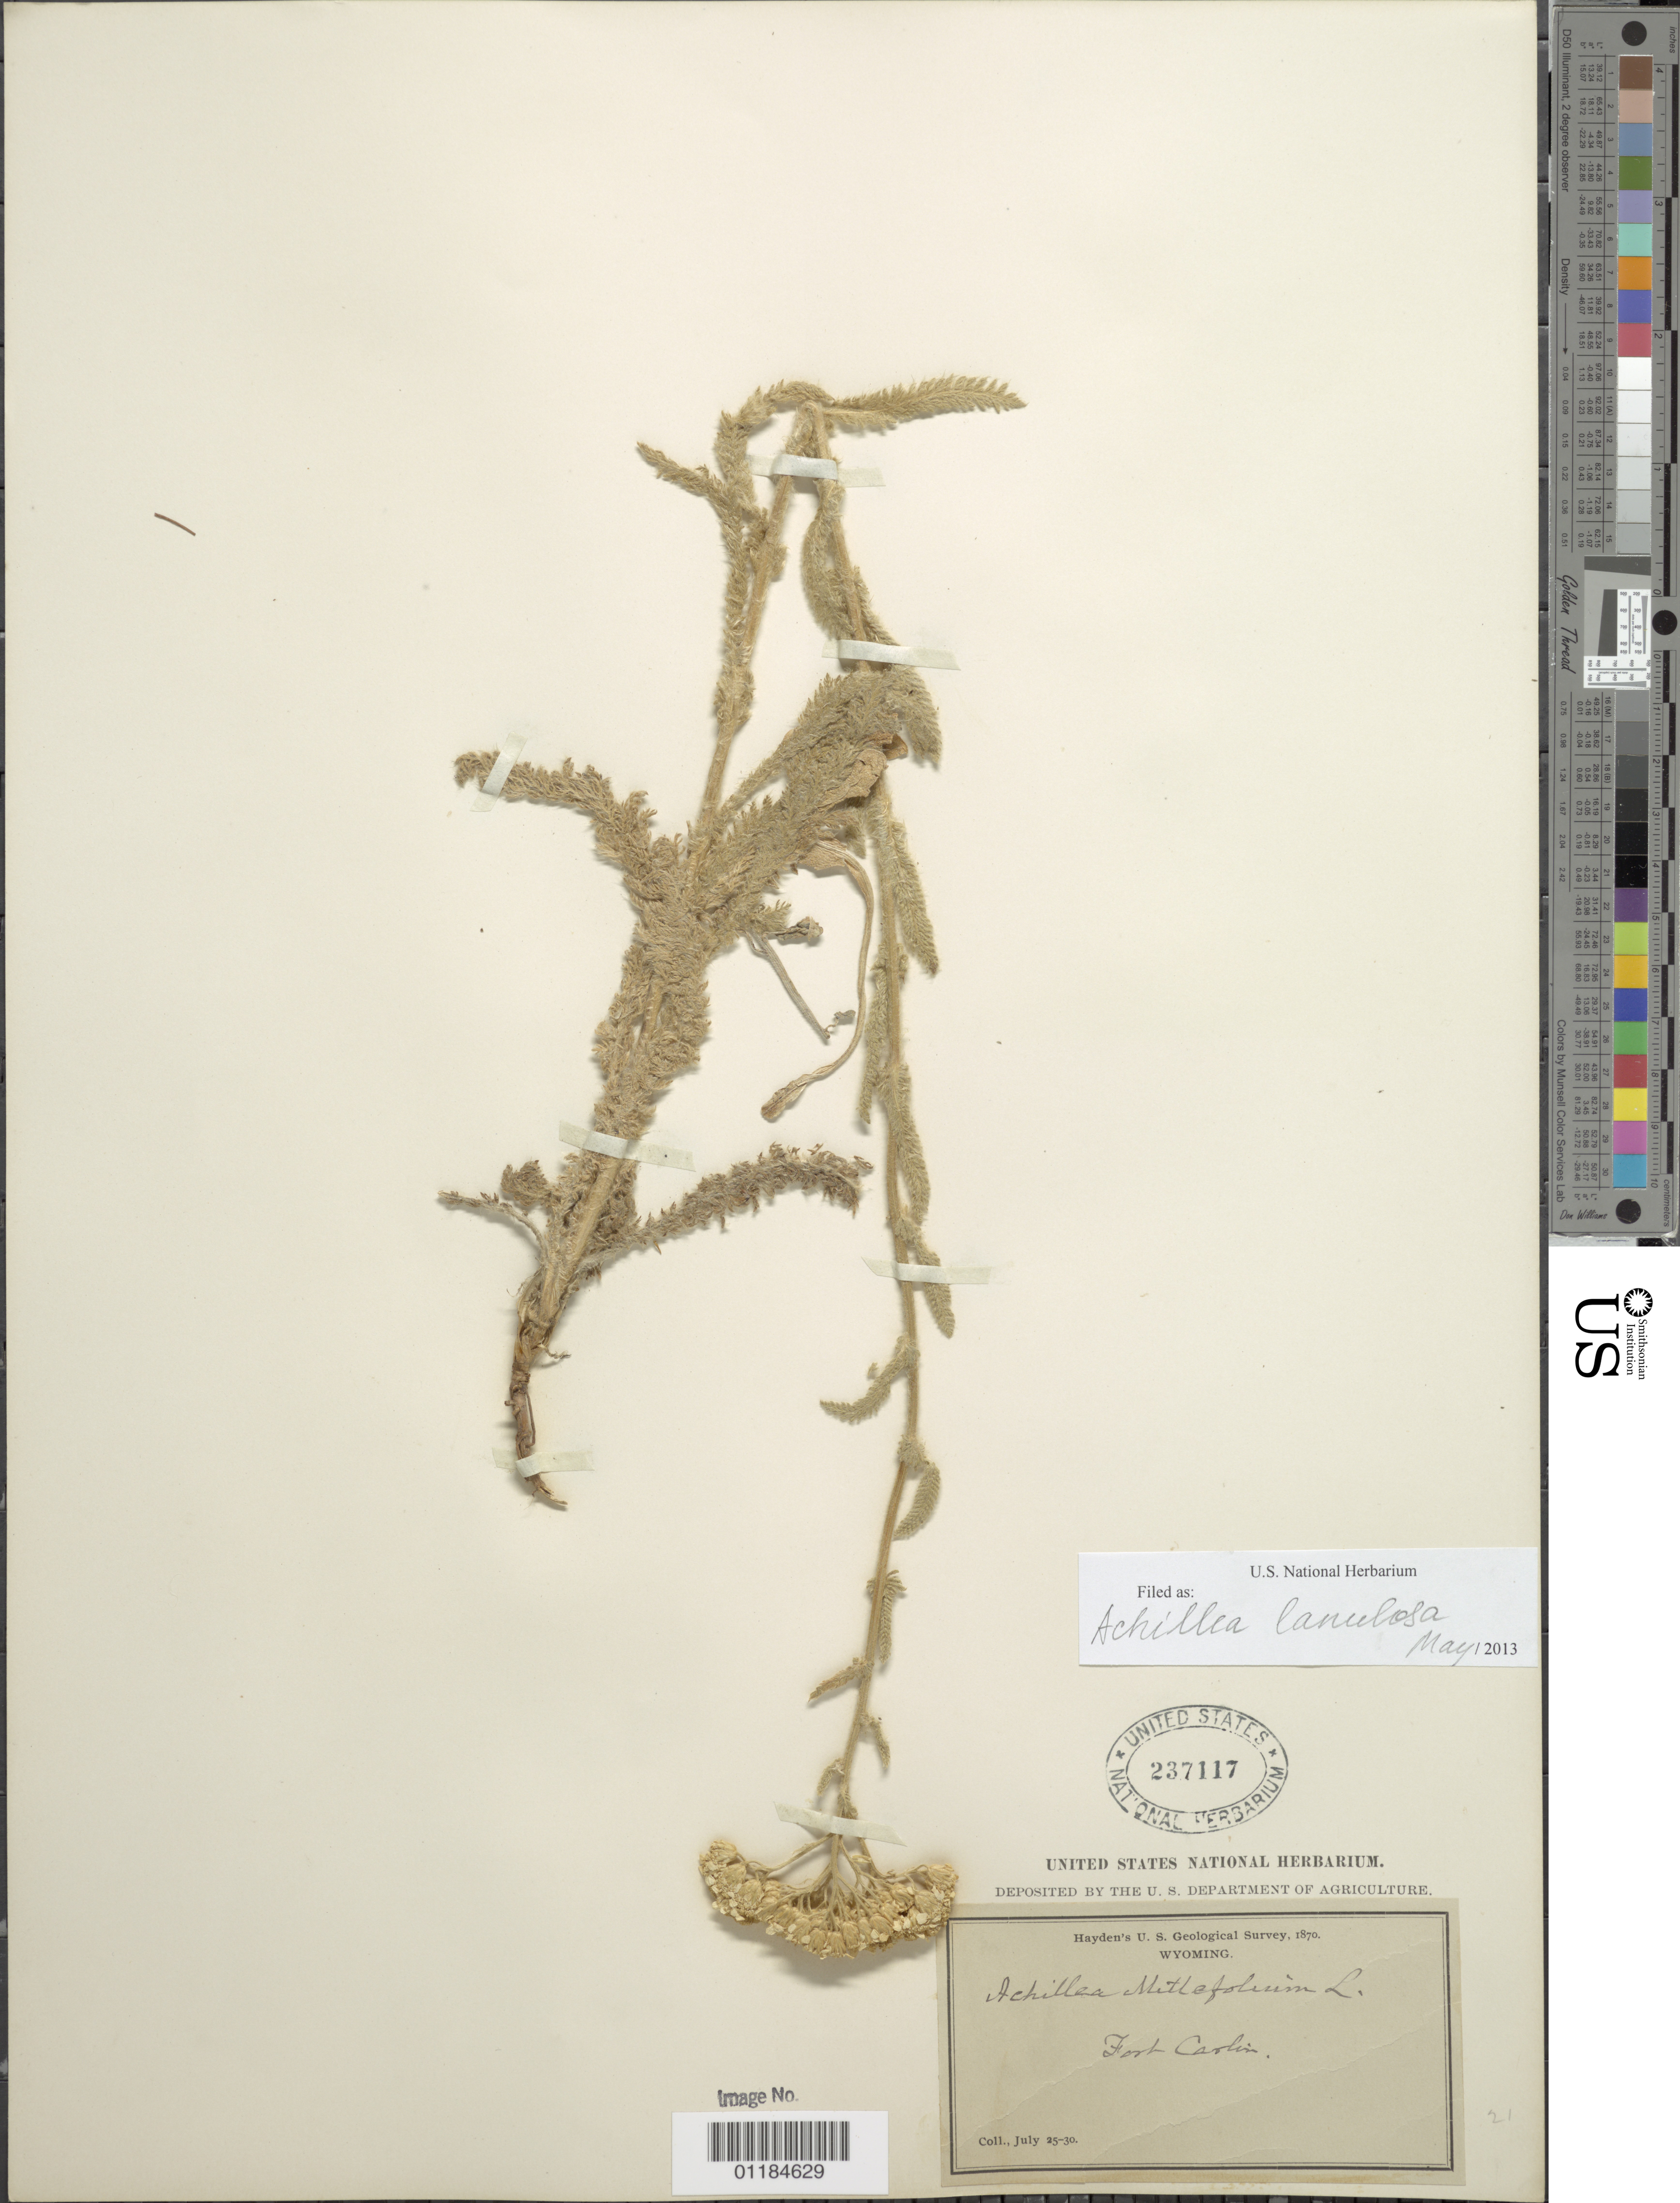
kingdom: Plantae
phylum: Tracheophyta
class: Magnoliopsida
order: Asterales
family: Asteraceae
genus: Achillea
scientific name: Achillea lanulosa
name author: Nutt.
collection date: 1870-07-25/1870-07-30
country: United States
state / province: Wyoming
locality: Fort Carlin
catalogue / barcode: US 237117